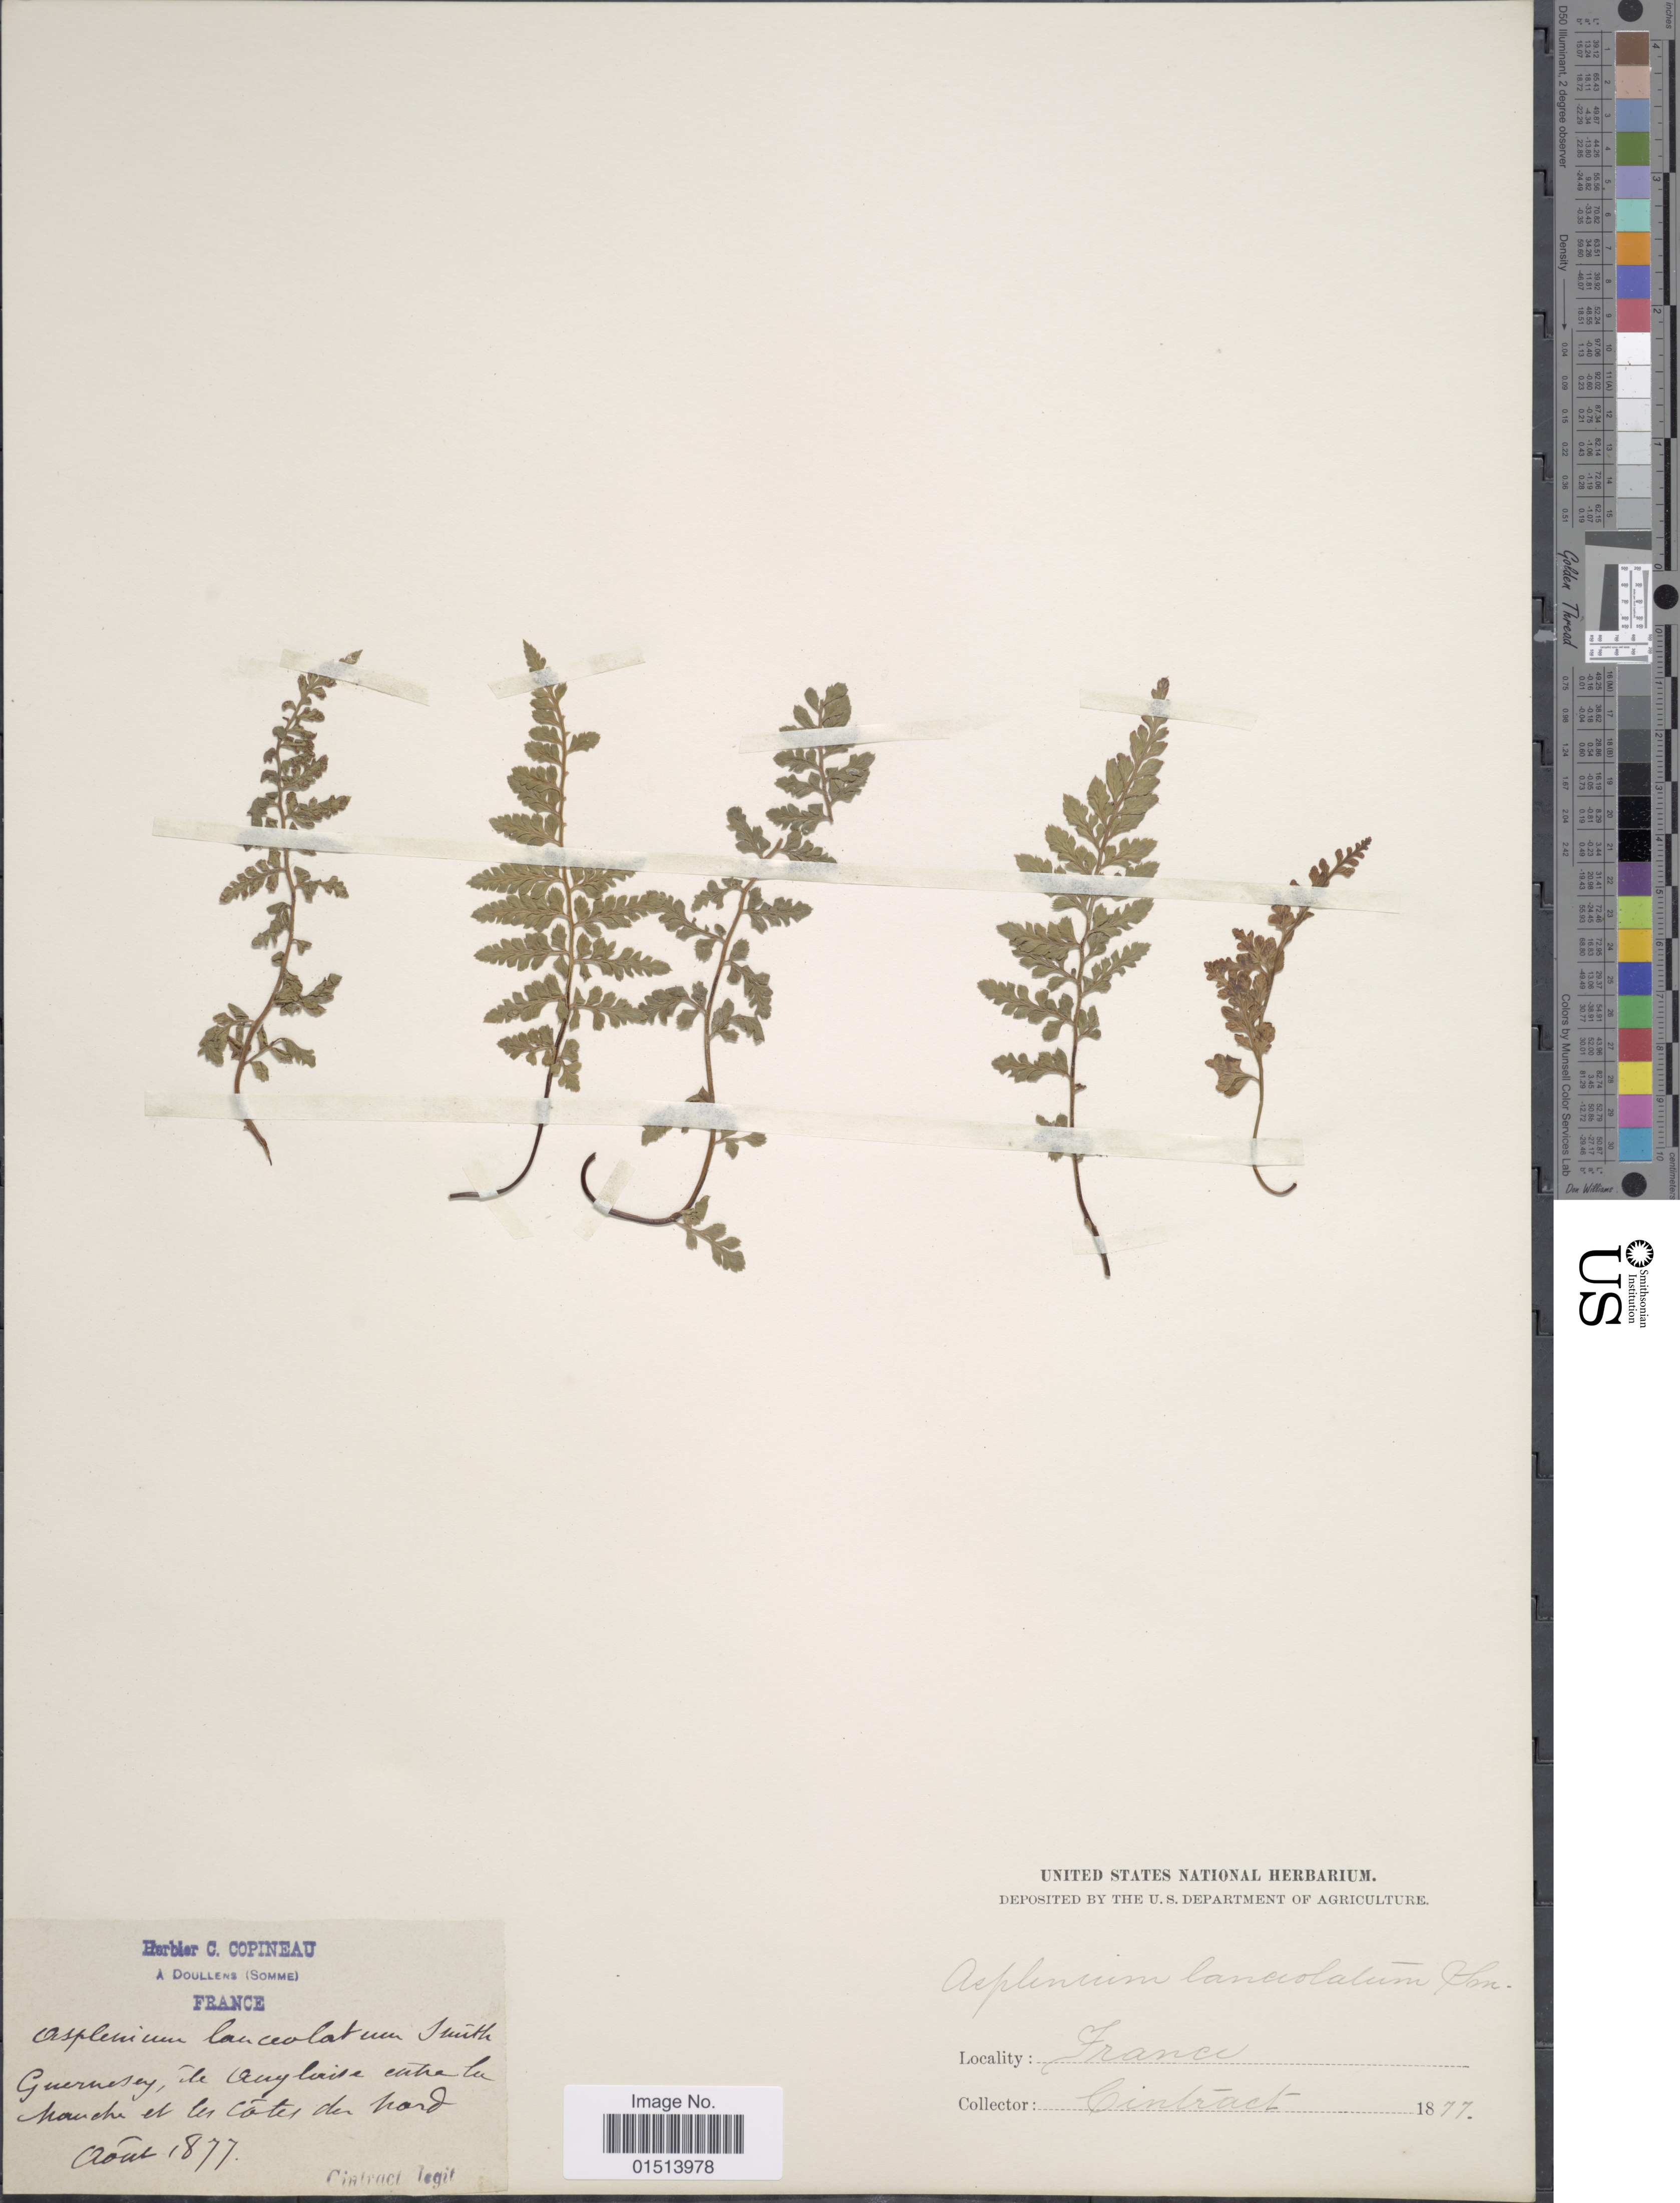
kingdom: Plantae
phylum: Tracheophyta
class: Polypodiopsida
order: Polypodiales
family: Aspleniaceae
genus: Asplenium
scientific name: Asplenium obovatum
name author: Viv.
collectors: Cintract, --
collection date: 1877-08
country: France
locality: Guernesey, de vayloride entra la nouche et len Cates de nord [interpreted]